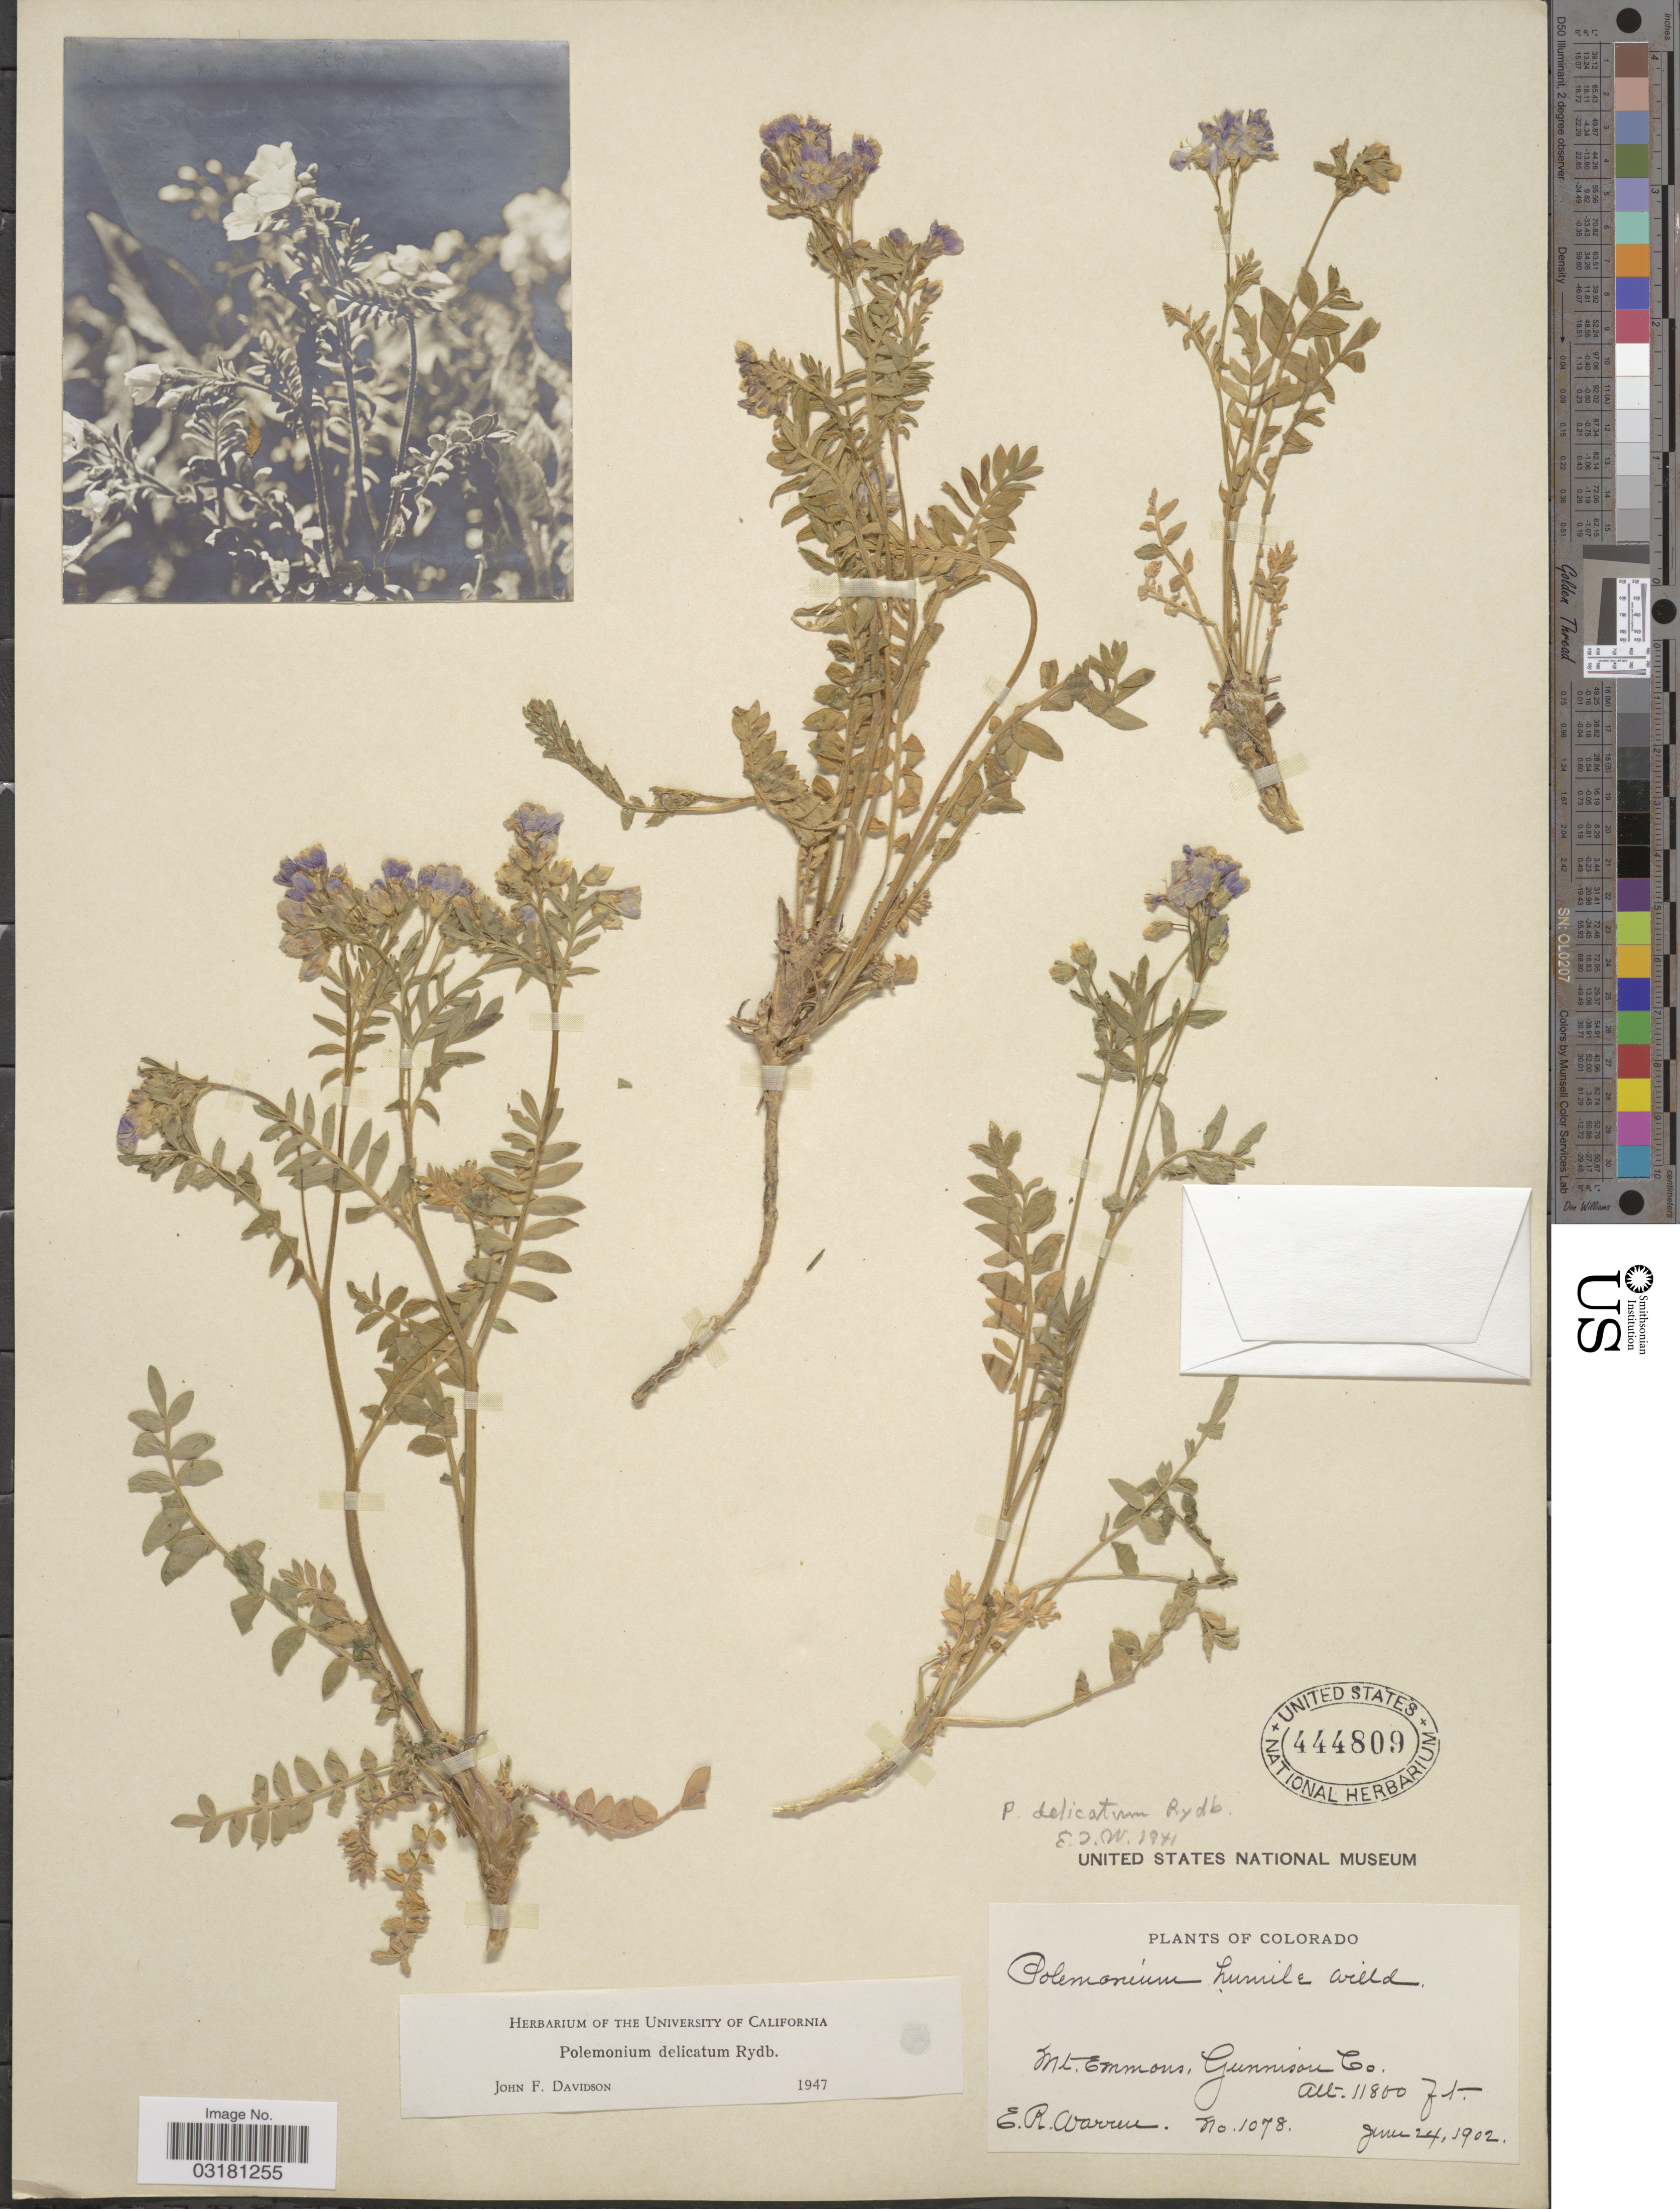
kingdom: Plantae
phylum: Tracheophyta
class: Magnoliopsida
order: Ericales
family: Polemoniaceae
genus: Polemonium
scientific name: Polemonium delicatum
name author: Rydb.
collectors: E. Warren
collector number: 1078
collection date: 1902-06-24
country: United States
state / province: Colorado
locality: Mt. Emmons, Gunnison Co.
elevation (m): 3597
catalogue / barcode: US 444809